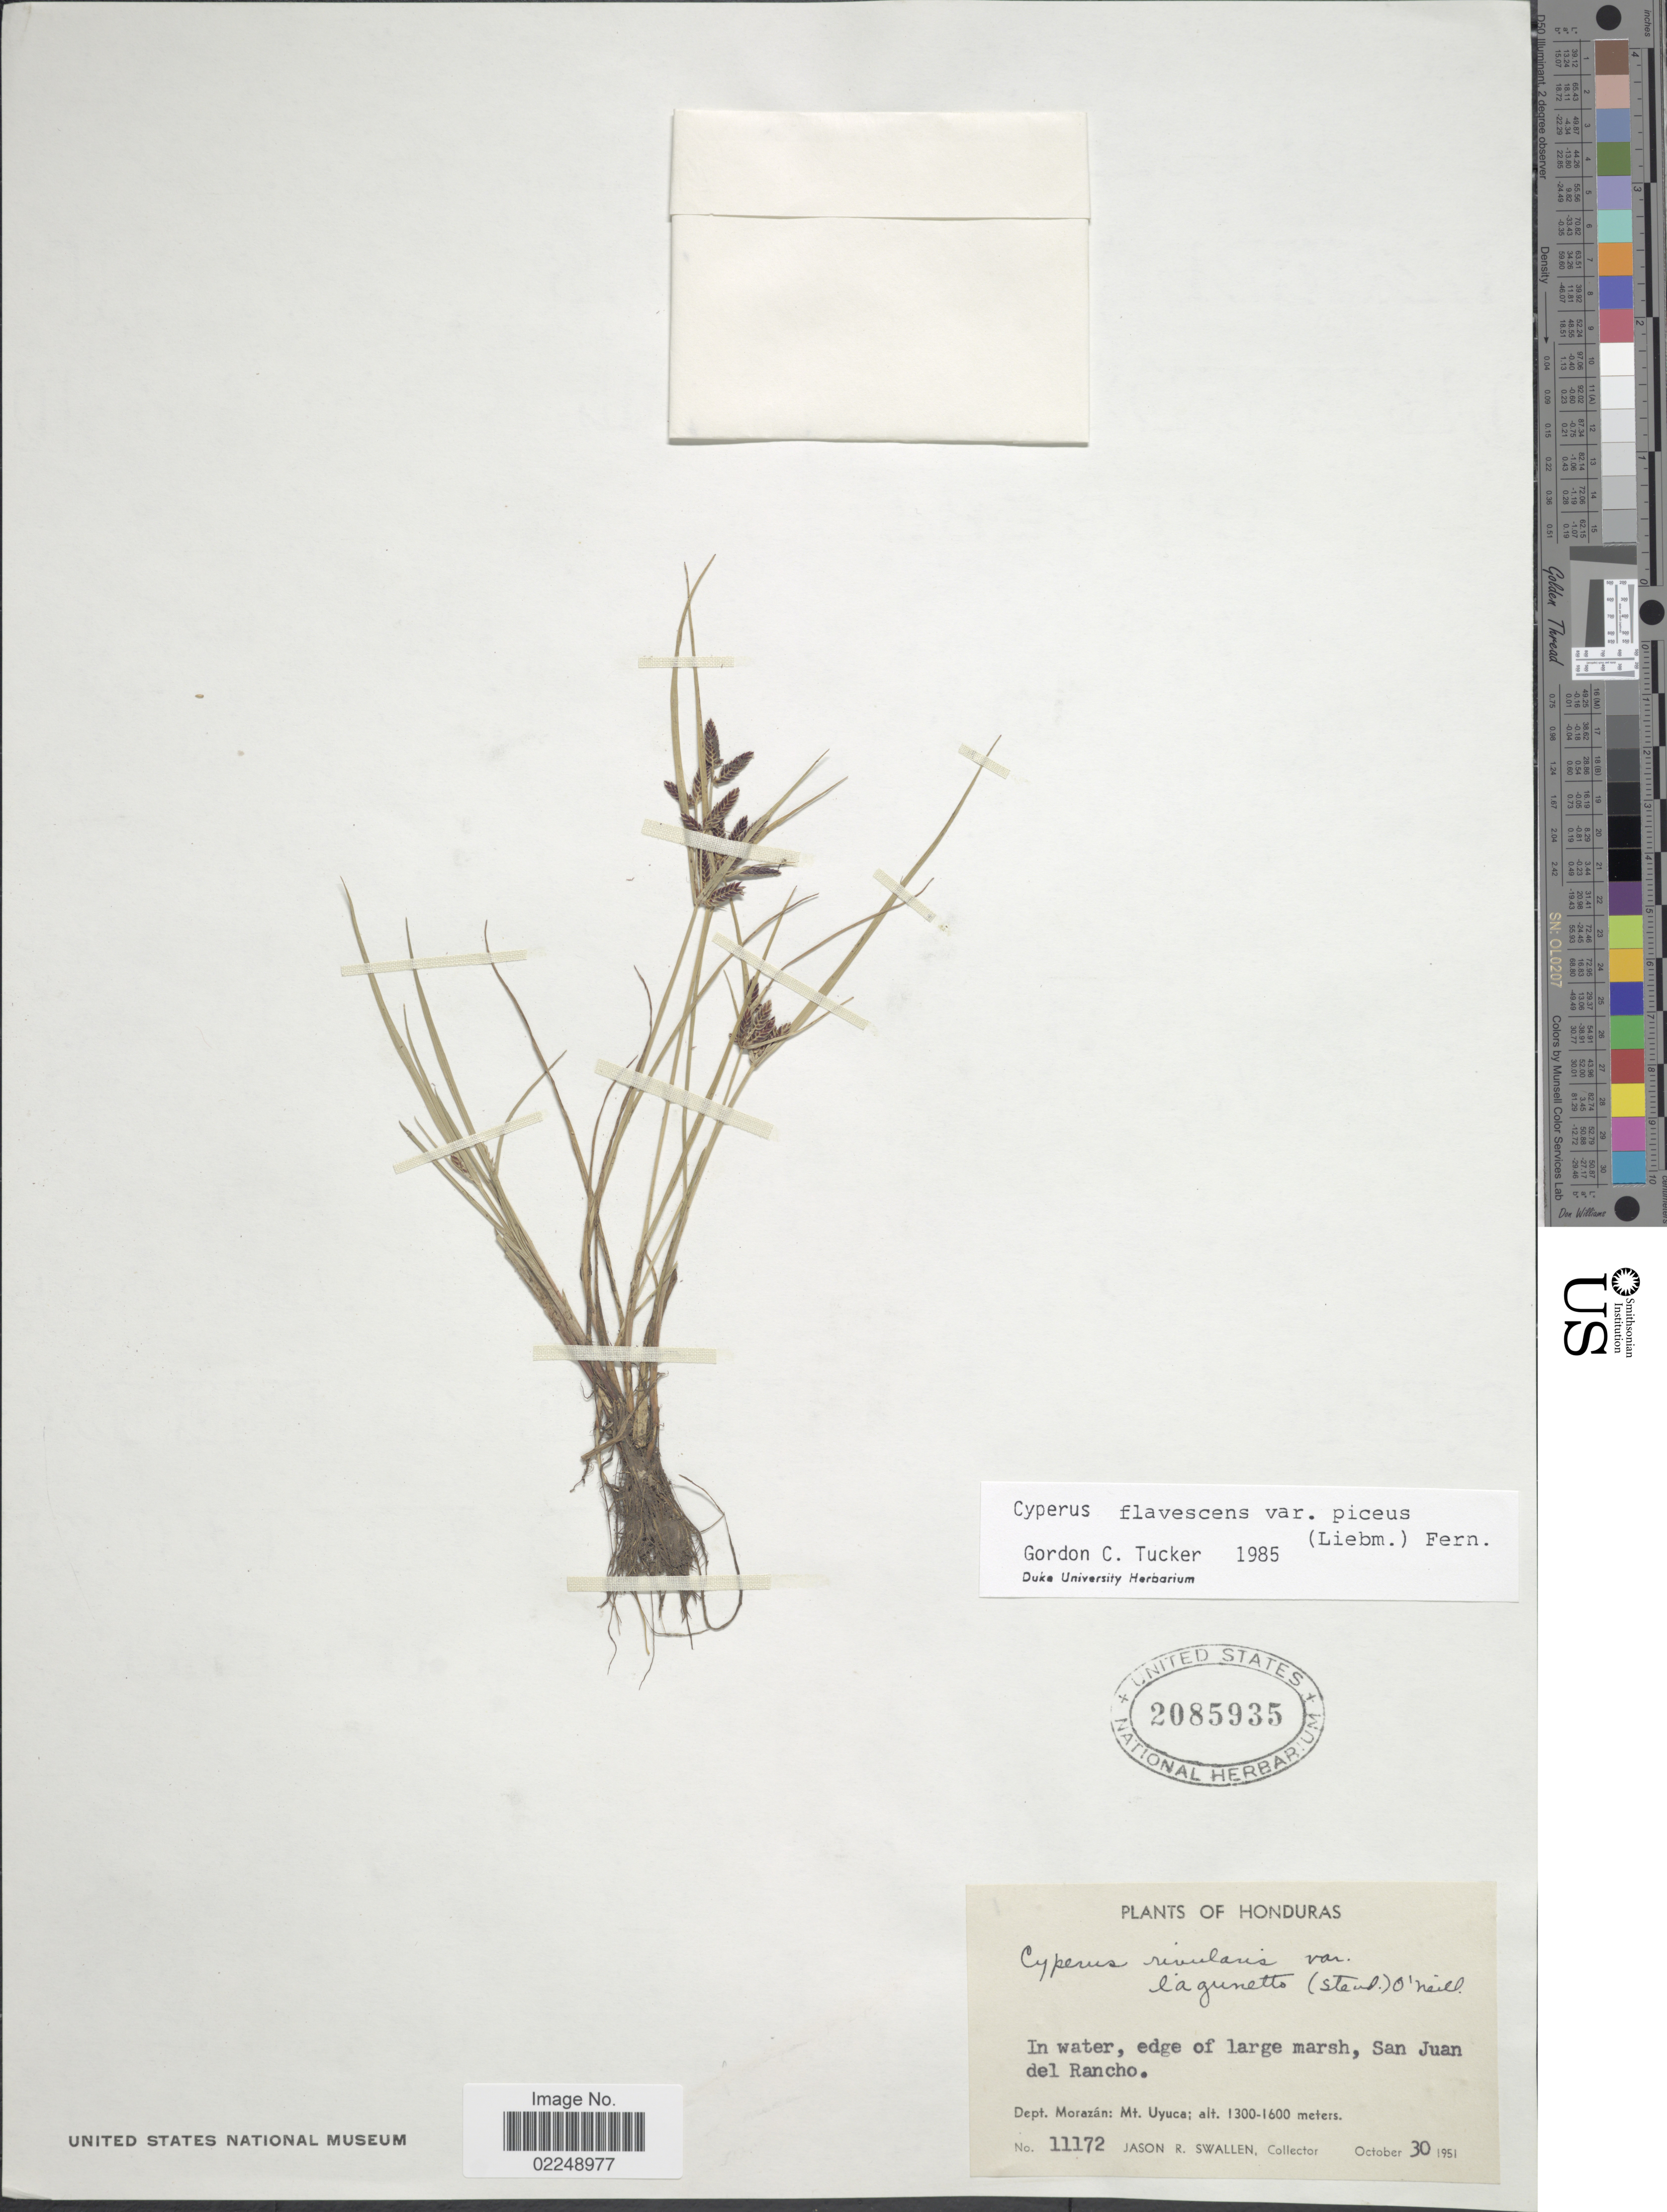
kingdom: Plantae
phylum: Tracheophyta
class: Liliopsida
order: Poales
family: Cyperaceae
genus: Cyperus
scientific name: Cyperus flavescens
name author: L.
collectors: J. R. Swallen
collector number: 11172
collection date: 1951-10-30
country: Honduras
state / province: Fco. Morazán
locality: San Juan del Rancho, Mt. Uyuca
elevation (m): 1300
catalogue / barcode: US 2085935